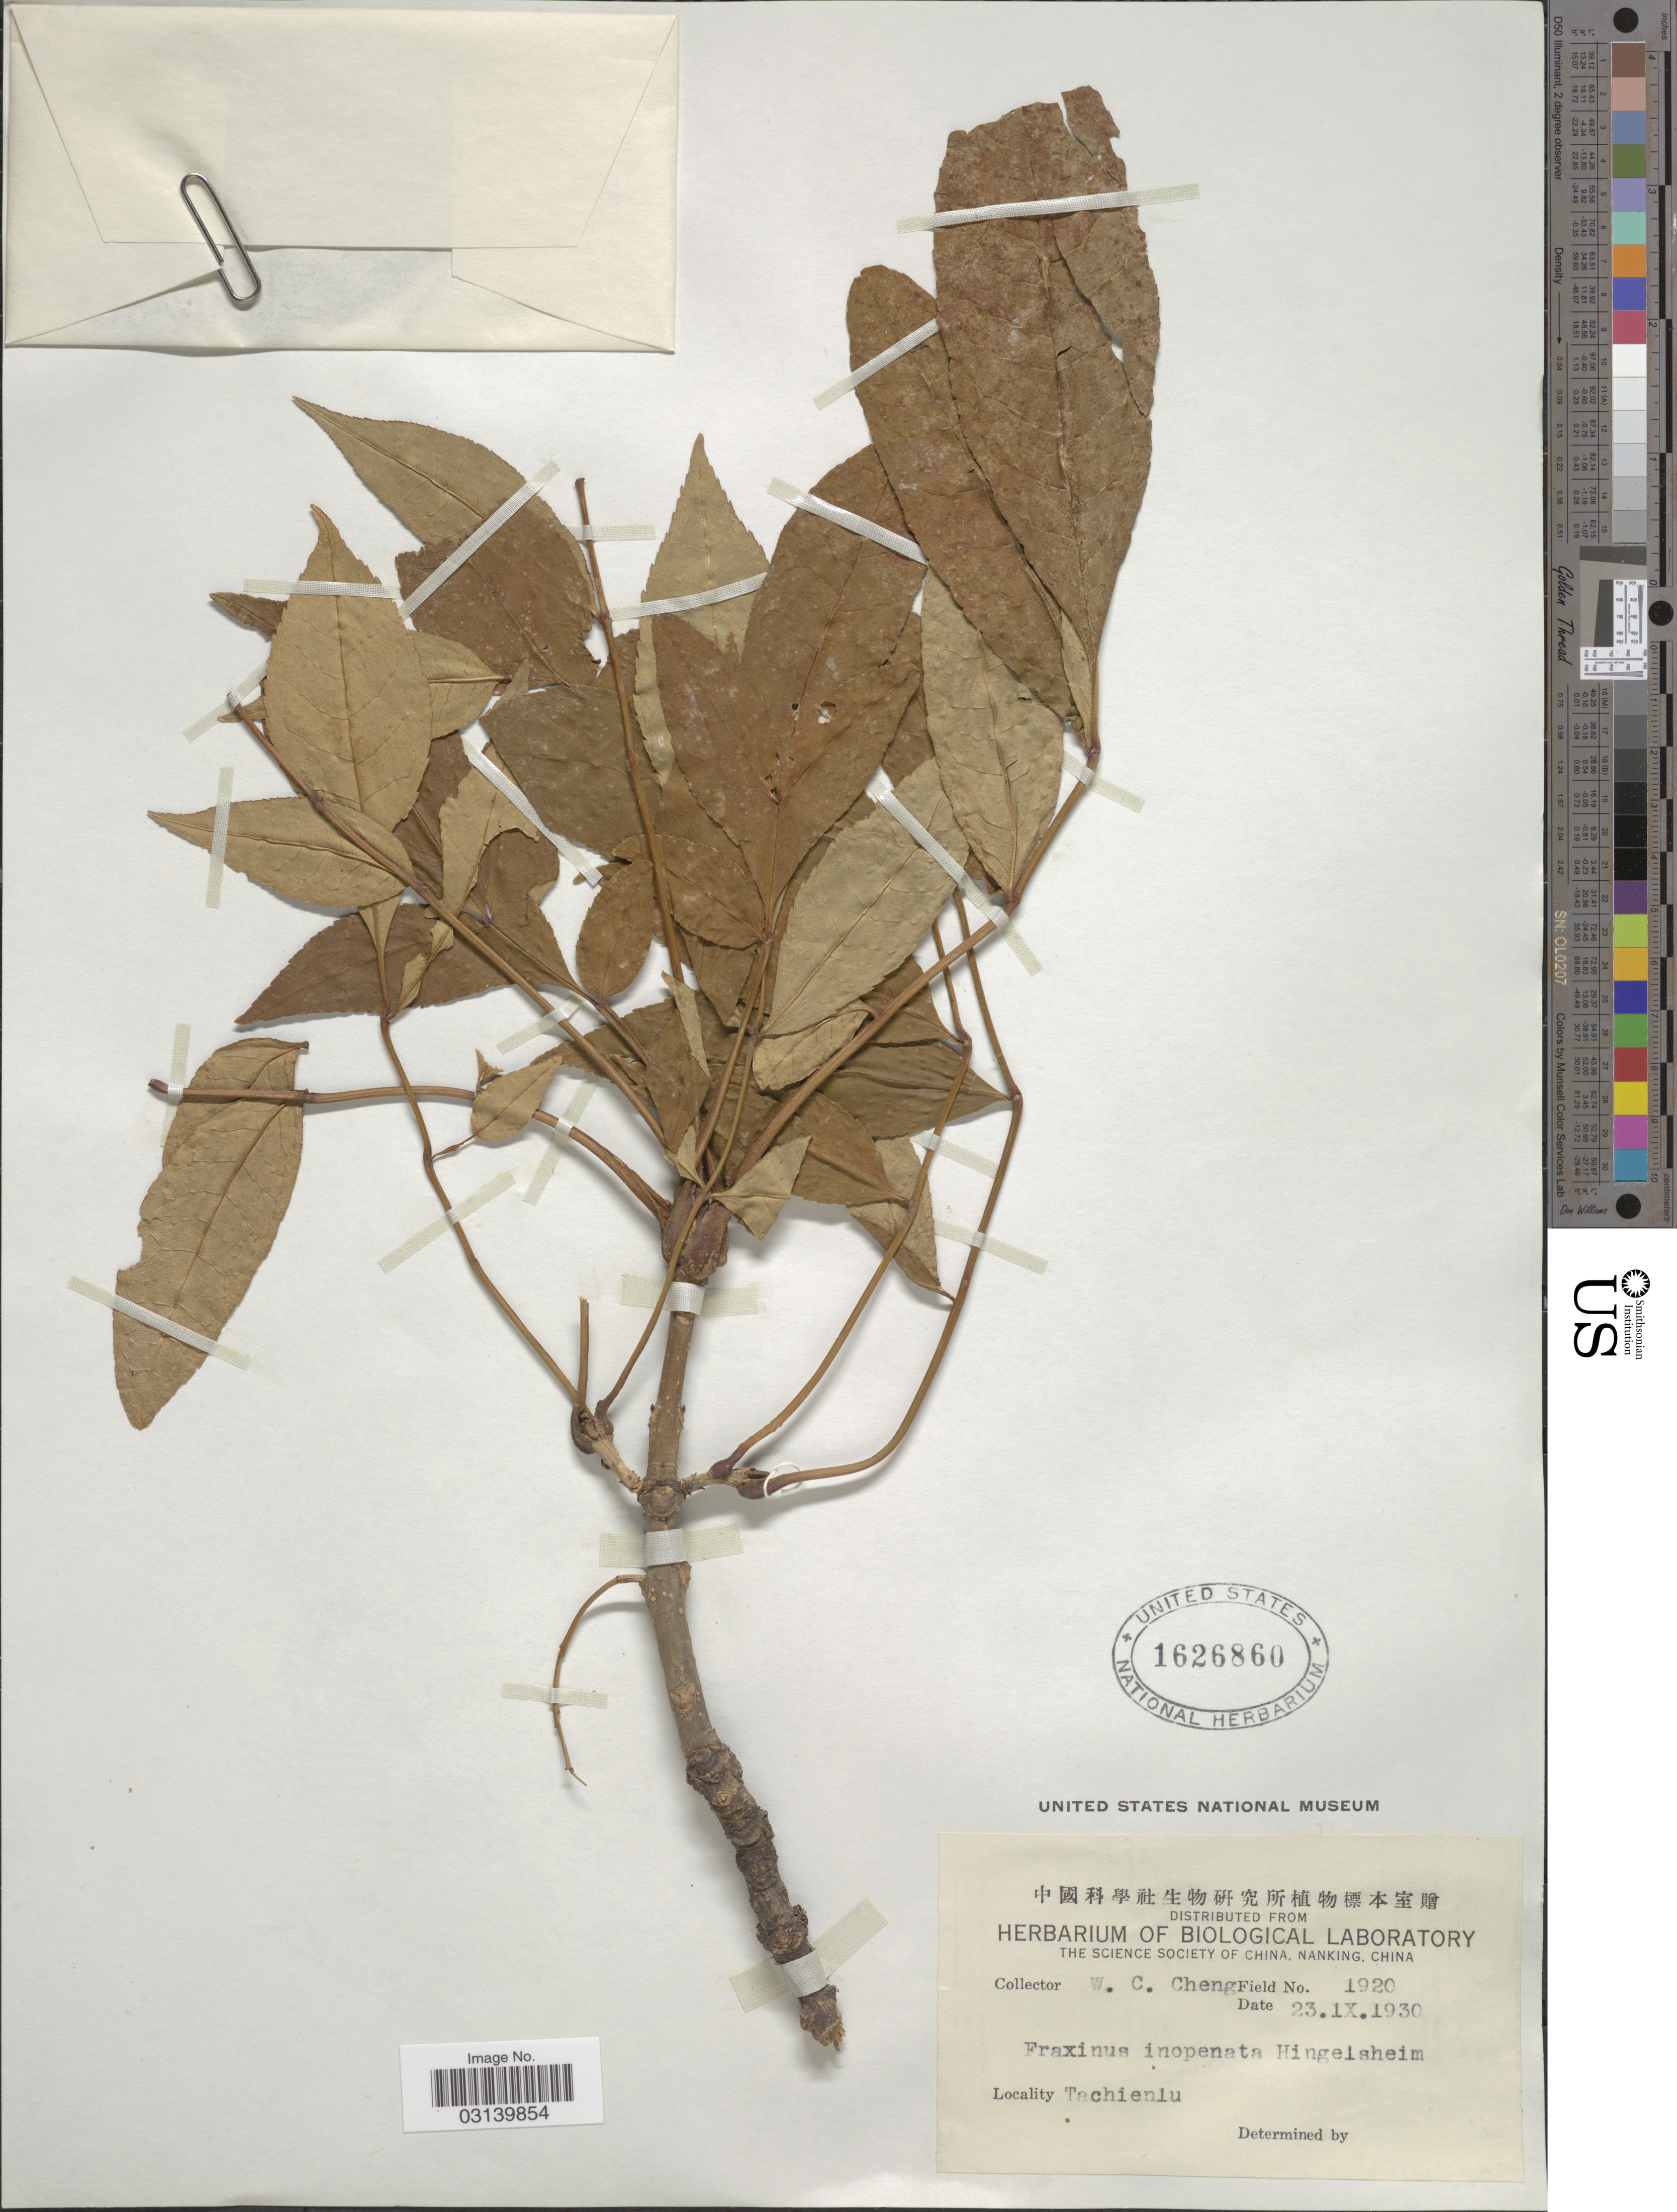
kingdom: Plantae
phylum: Tracheophyta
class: Magnoliopsida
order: Lamiales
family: Oleaceae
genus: Fraxinus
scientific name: Fraxinus inopinata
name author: Lingelsh. in Sarg.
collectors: W. C. Cheng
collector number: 1920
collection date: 1930-09-23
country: China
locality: Tachienlu.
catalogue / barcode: US 1626860